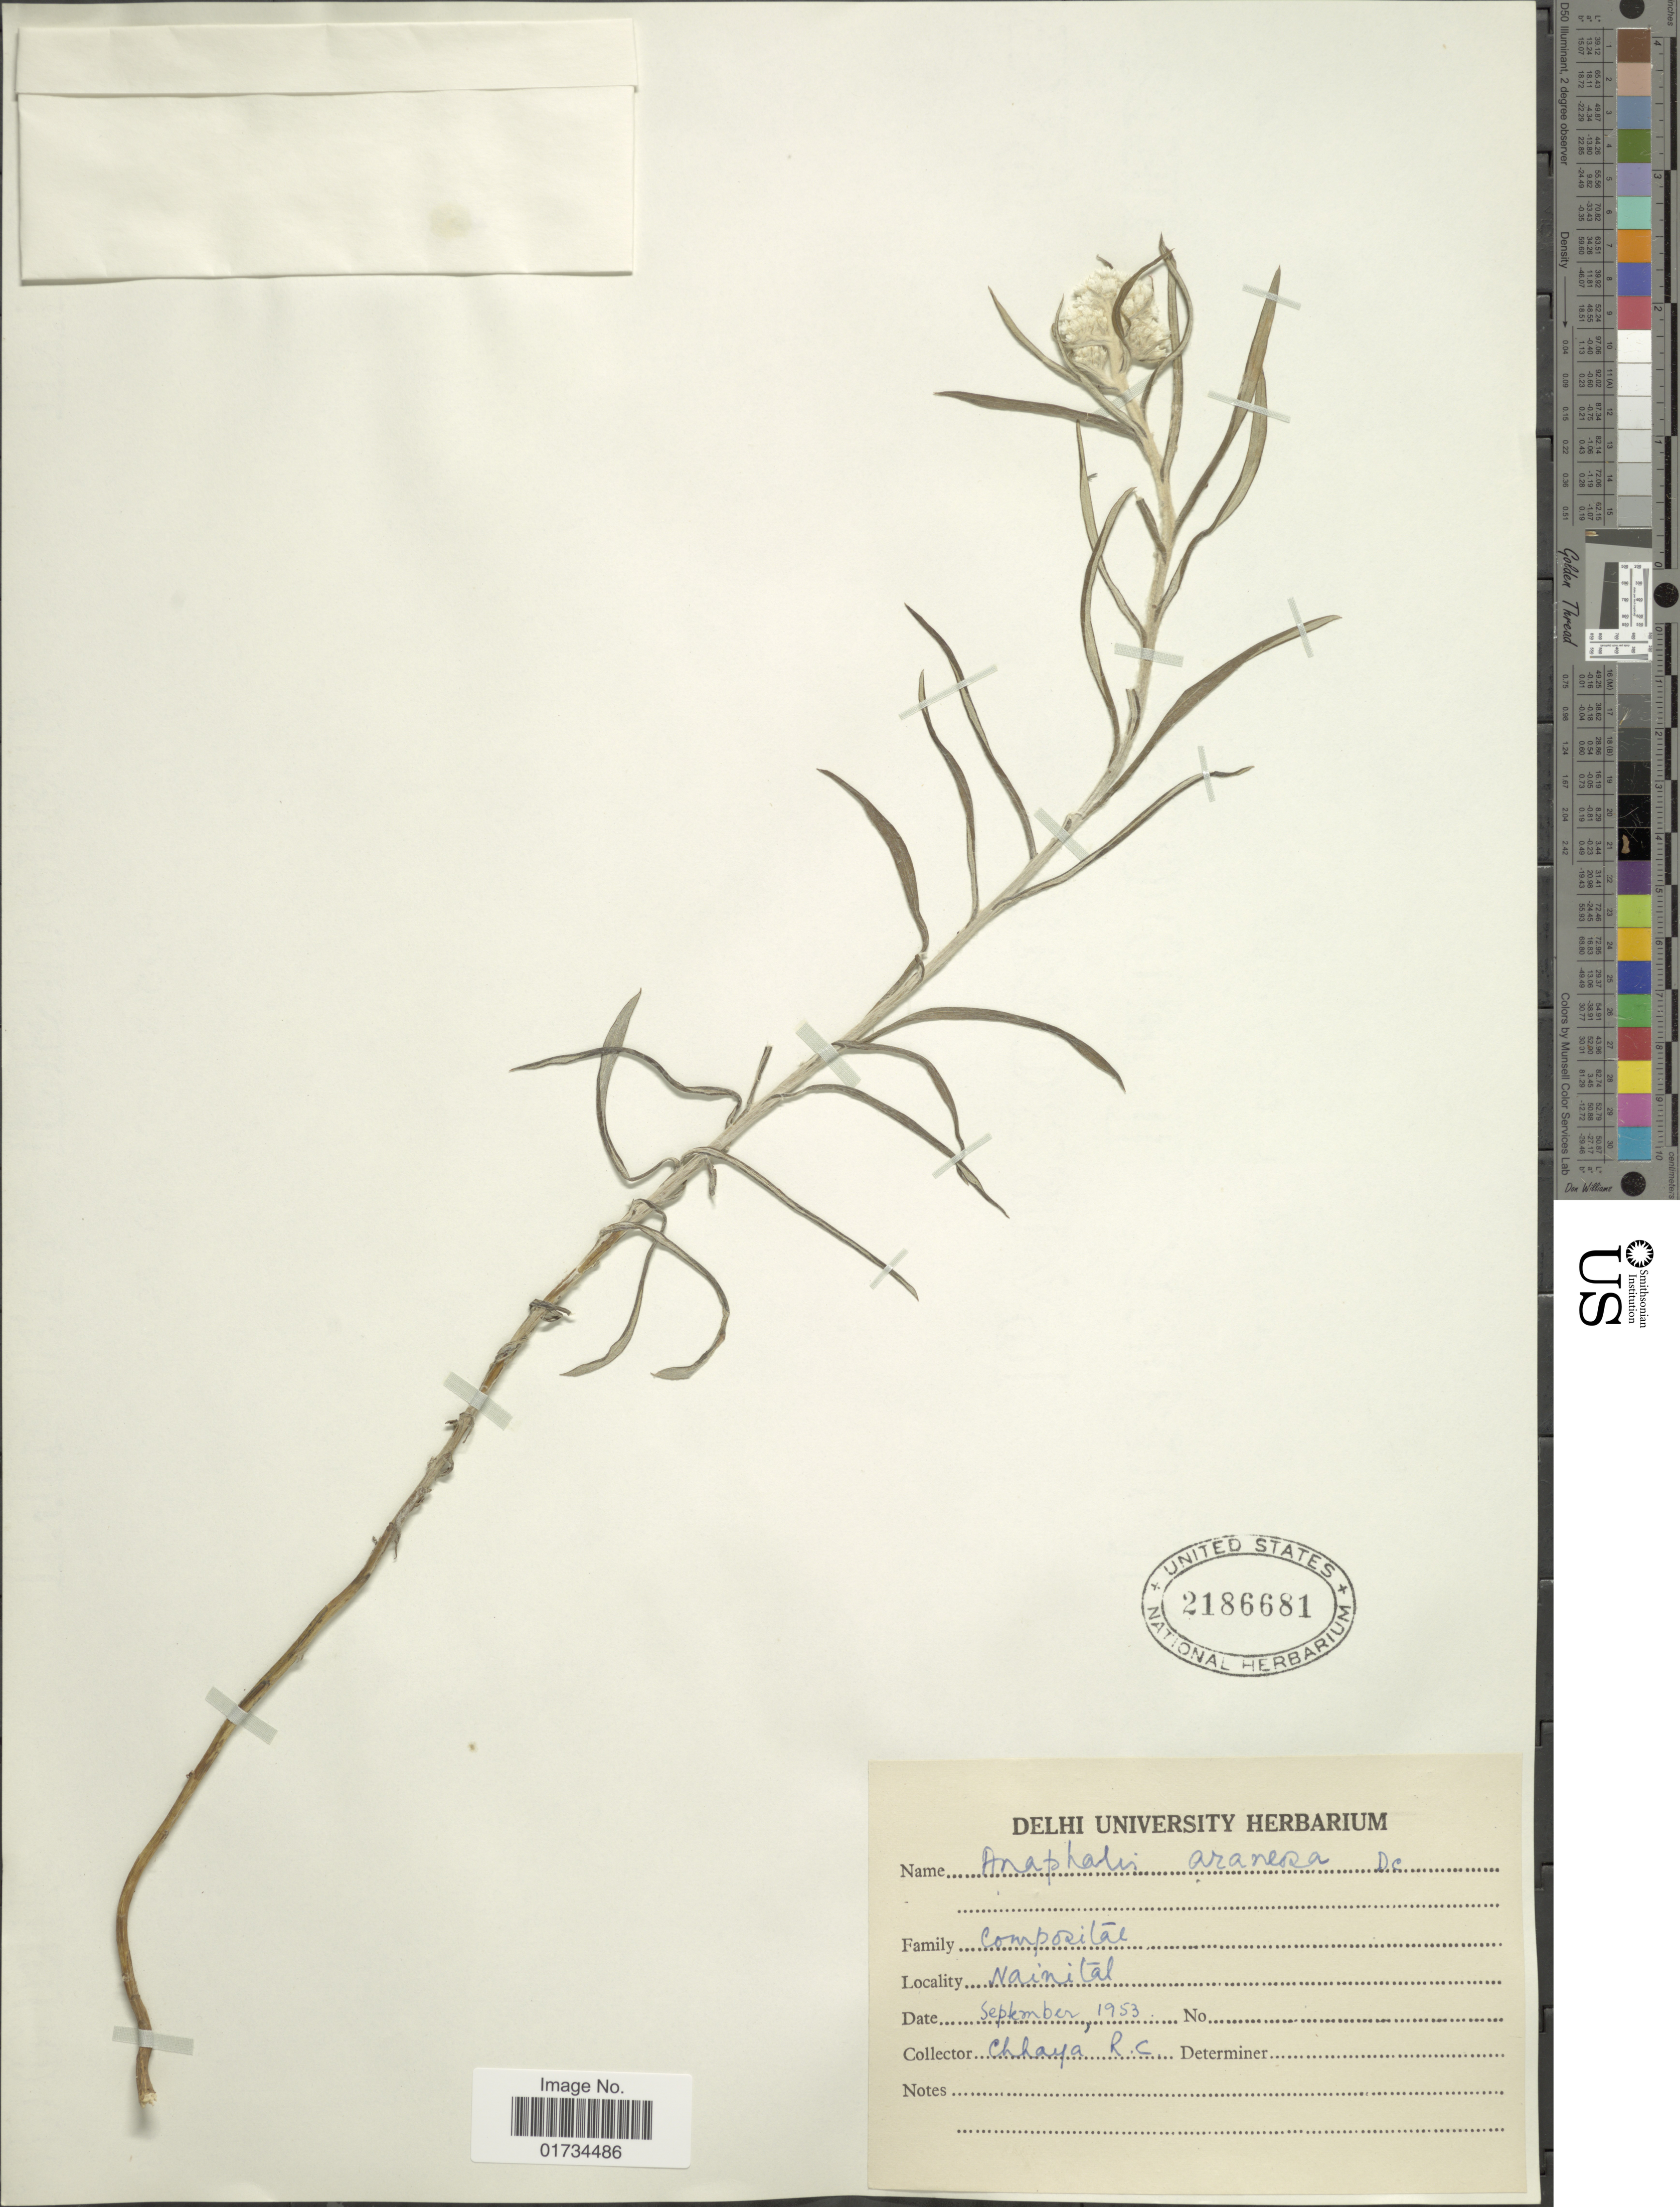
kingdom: Plantae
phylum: Tracheophyta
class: Magnoliopsida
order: Asterales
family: Asteraceae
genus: Anaphalis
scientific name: Anaphalis araneosa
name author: DC.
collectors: R. Chhaya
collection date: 1953-09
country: India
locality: Nainital.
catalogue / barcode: US 2186681